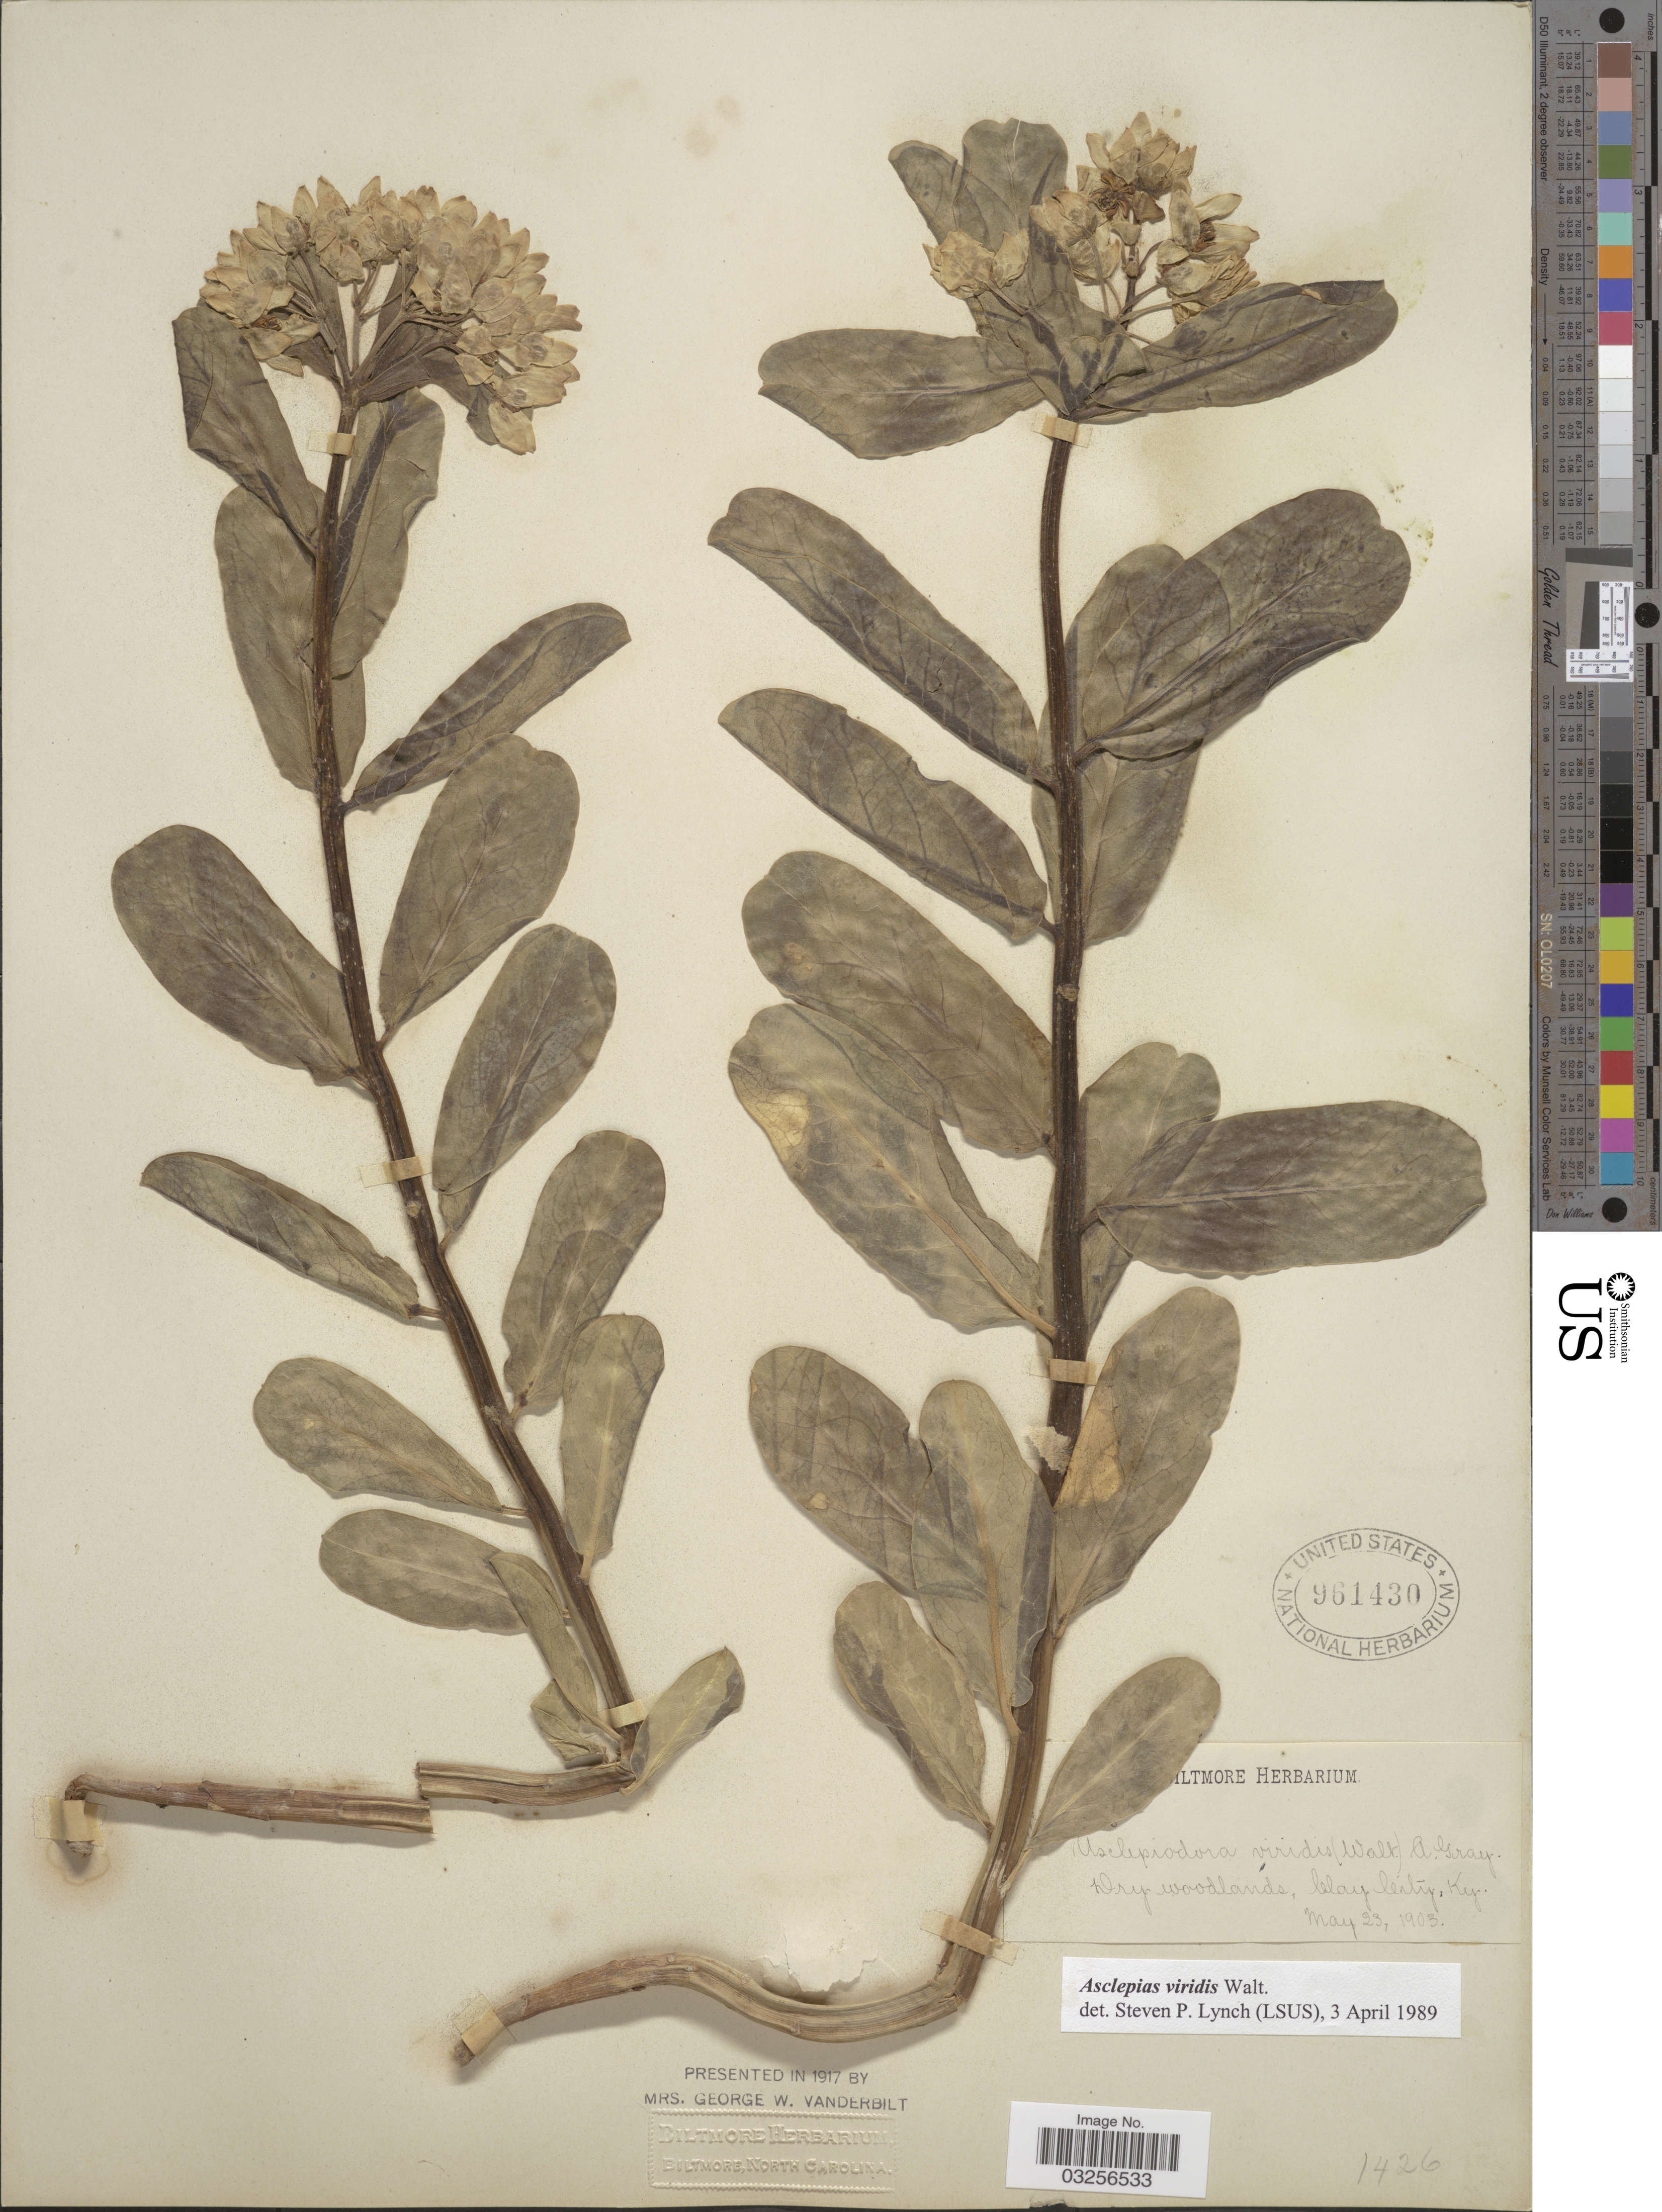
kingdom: Plantae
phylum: Tracheophyta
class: Magnoliopsida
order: Gentianales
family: Apocynaceae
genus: Asclepias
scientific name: Asclepias viridis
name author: Walter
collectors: ex herb. Biltmore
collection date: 1903-05-23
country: United States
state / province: Kentucky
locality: Clay City, Ky.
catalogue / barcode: US 961430